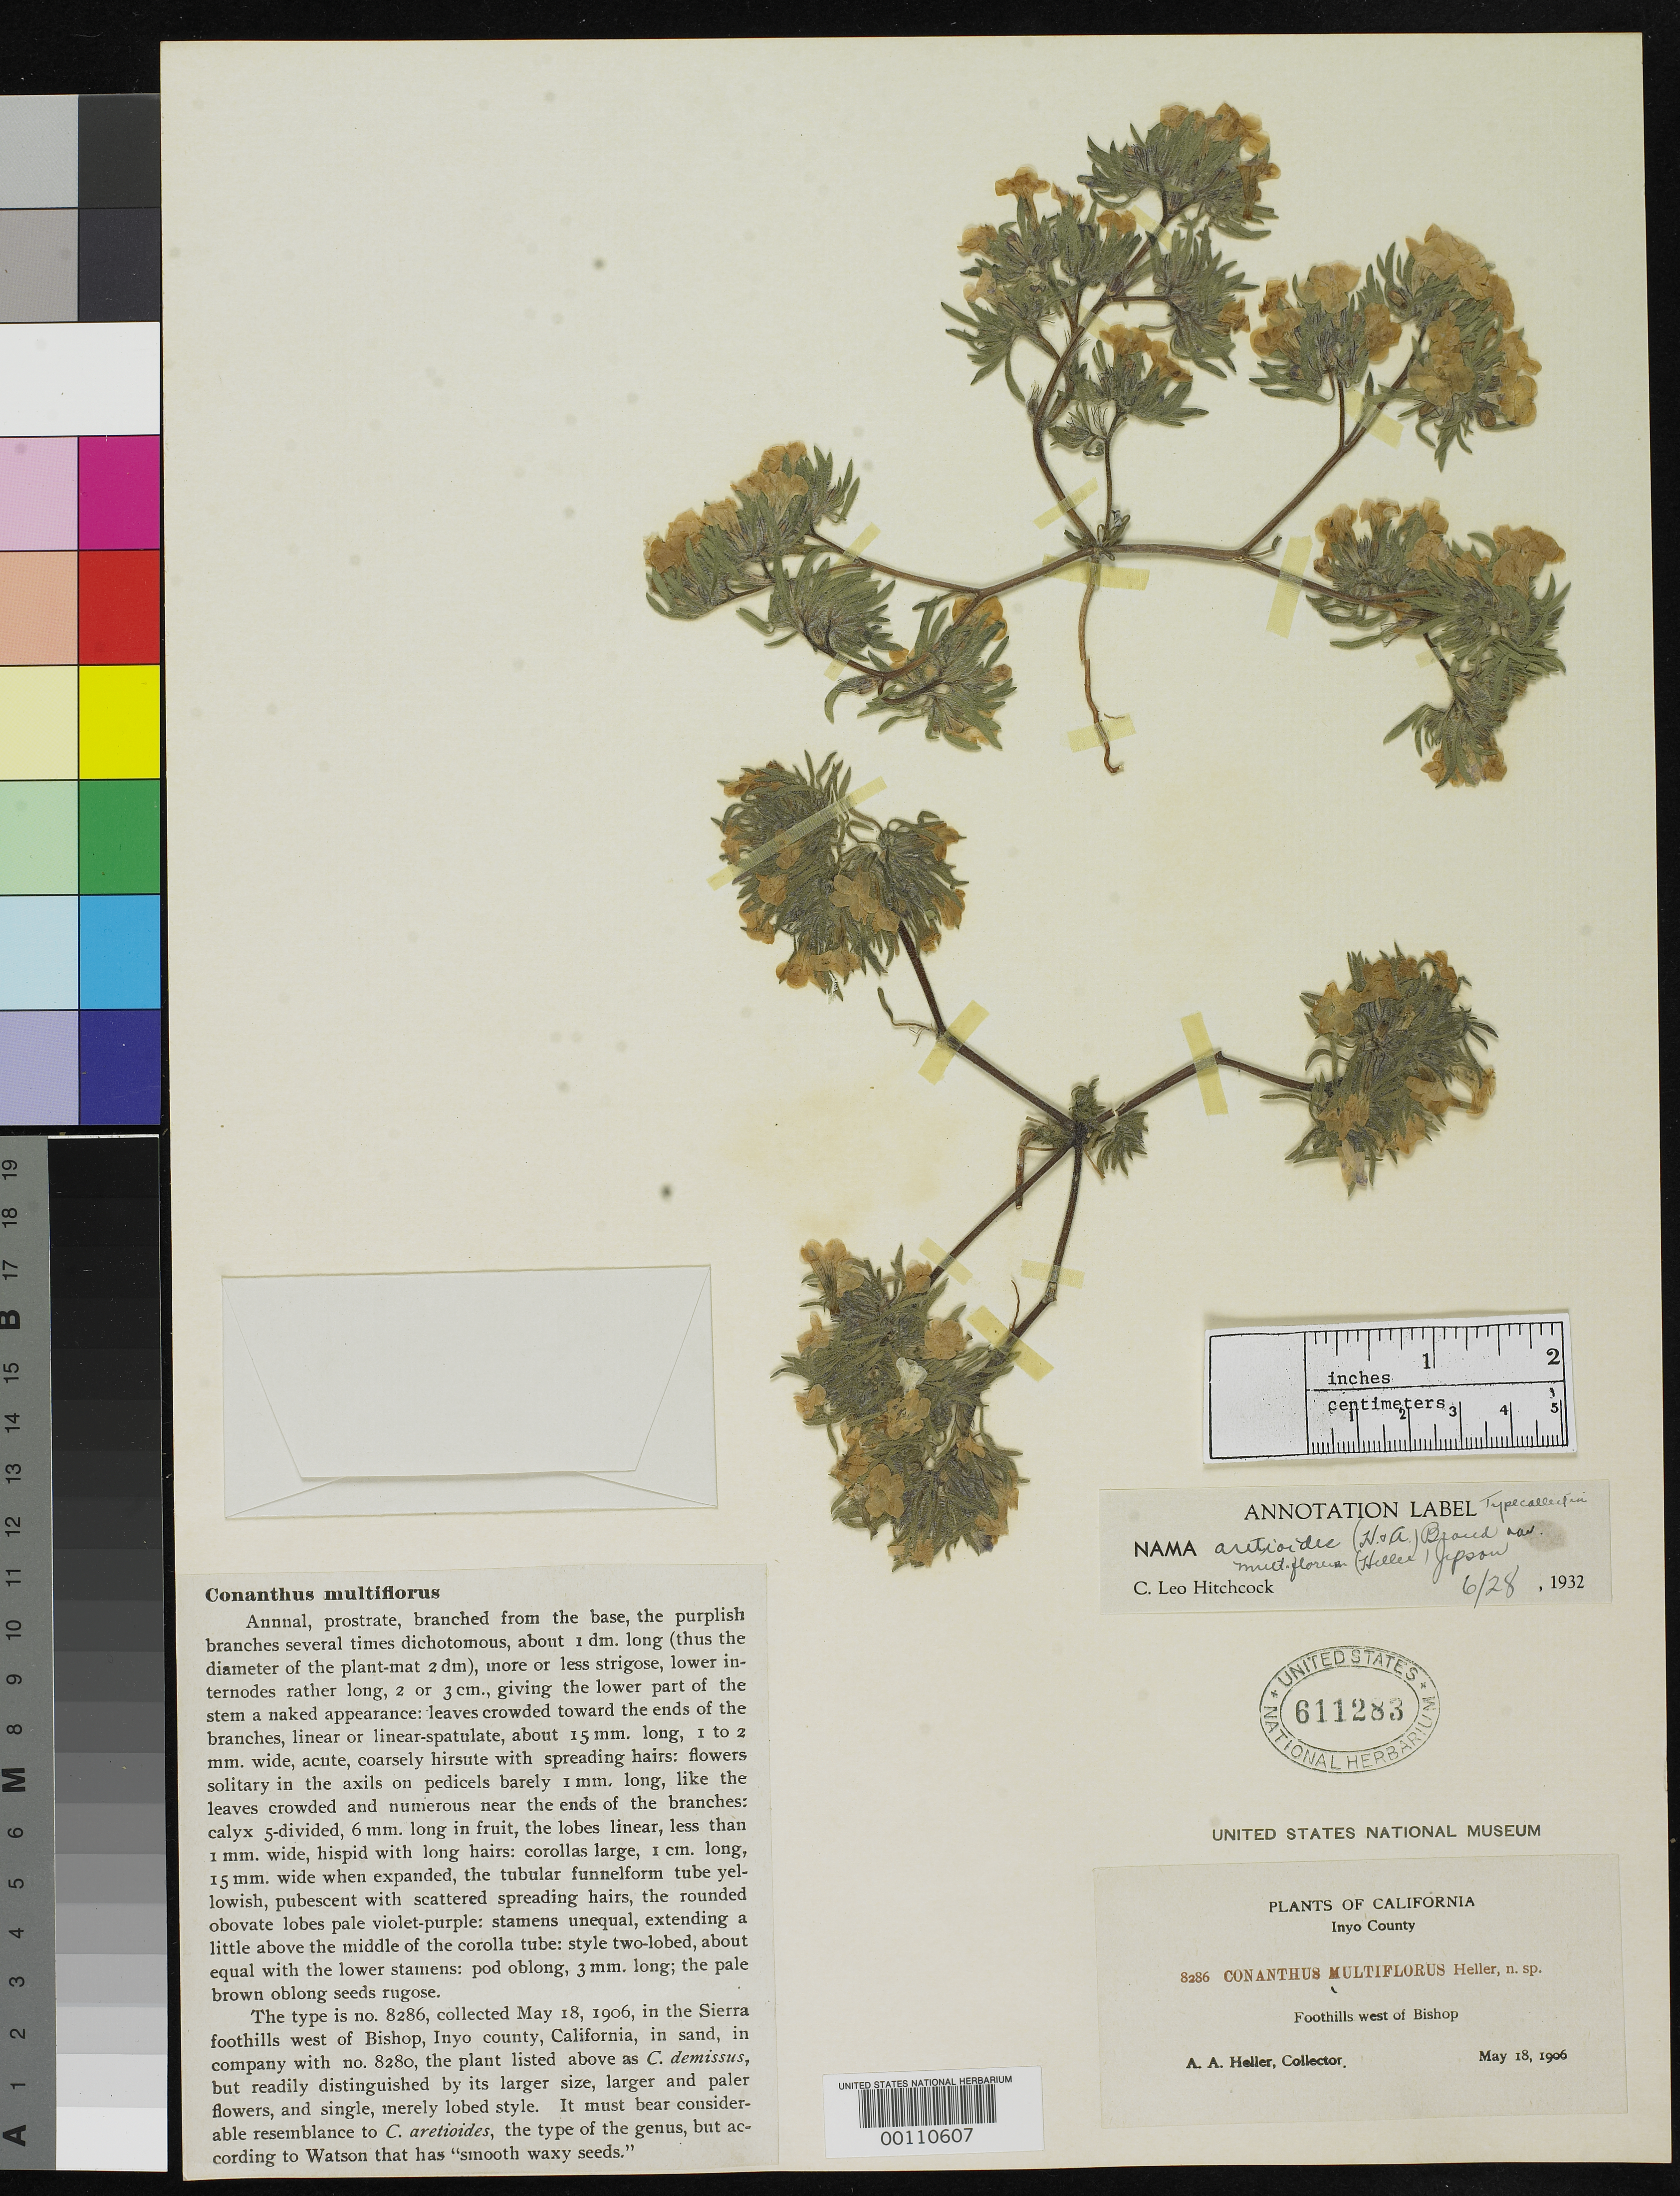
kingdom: Plantae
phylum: Tracheophyta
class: Magnoliopsida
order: Boraginales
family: Namaceae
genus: Conanthus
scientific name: Conanthus multiflorus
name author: A. Heller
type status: Isotype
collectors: A. A. Heller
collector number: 8286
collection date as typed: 18 May 1906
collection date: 1906-05-18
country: United States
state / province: California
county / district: Inyo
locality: Foothills W of Bishop.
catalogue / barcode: US 611283